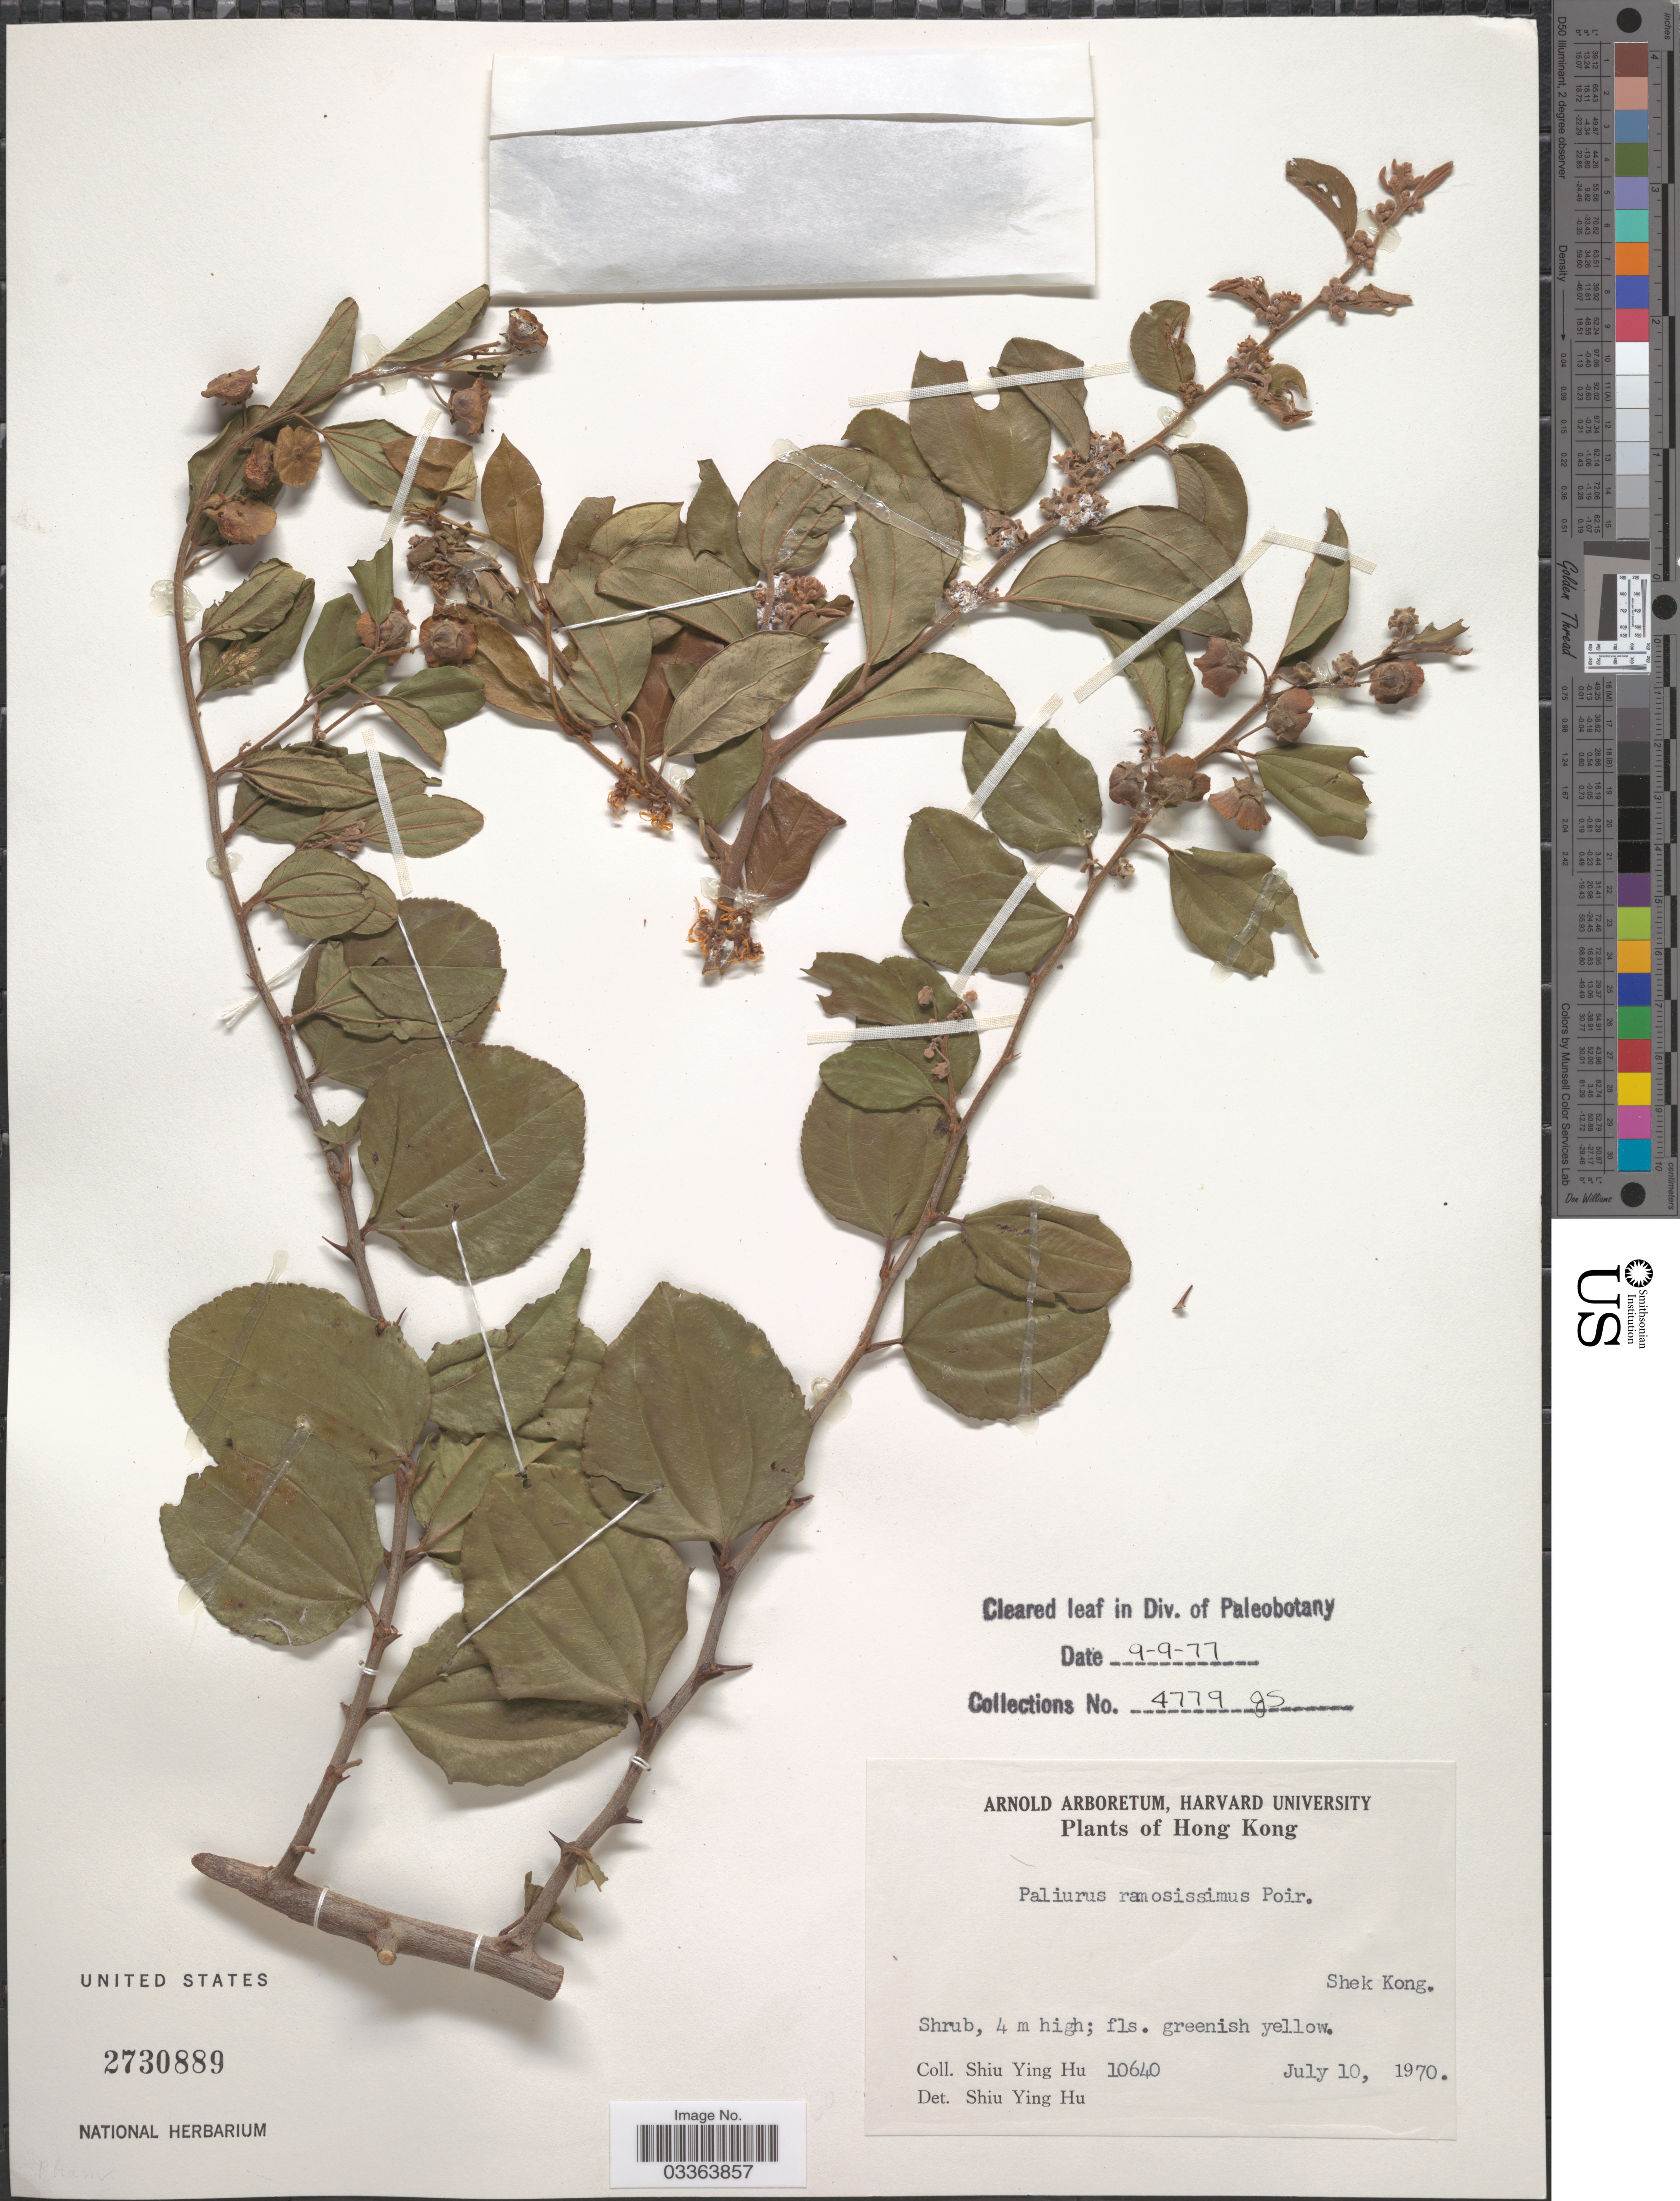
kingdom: Plantae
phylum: Tracheophyta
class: Magnoliopsida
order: Rosales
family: Rhamnaceae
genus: Paliurus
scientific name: Paliurus ramosissimus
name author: (Lour.) Poir.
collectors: S. Y. Hu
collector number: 10640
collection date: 1970-07-10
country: China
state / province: Hong Kong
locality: Shek Kong.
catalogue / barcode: US 2730889